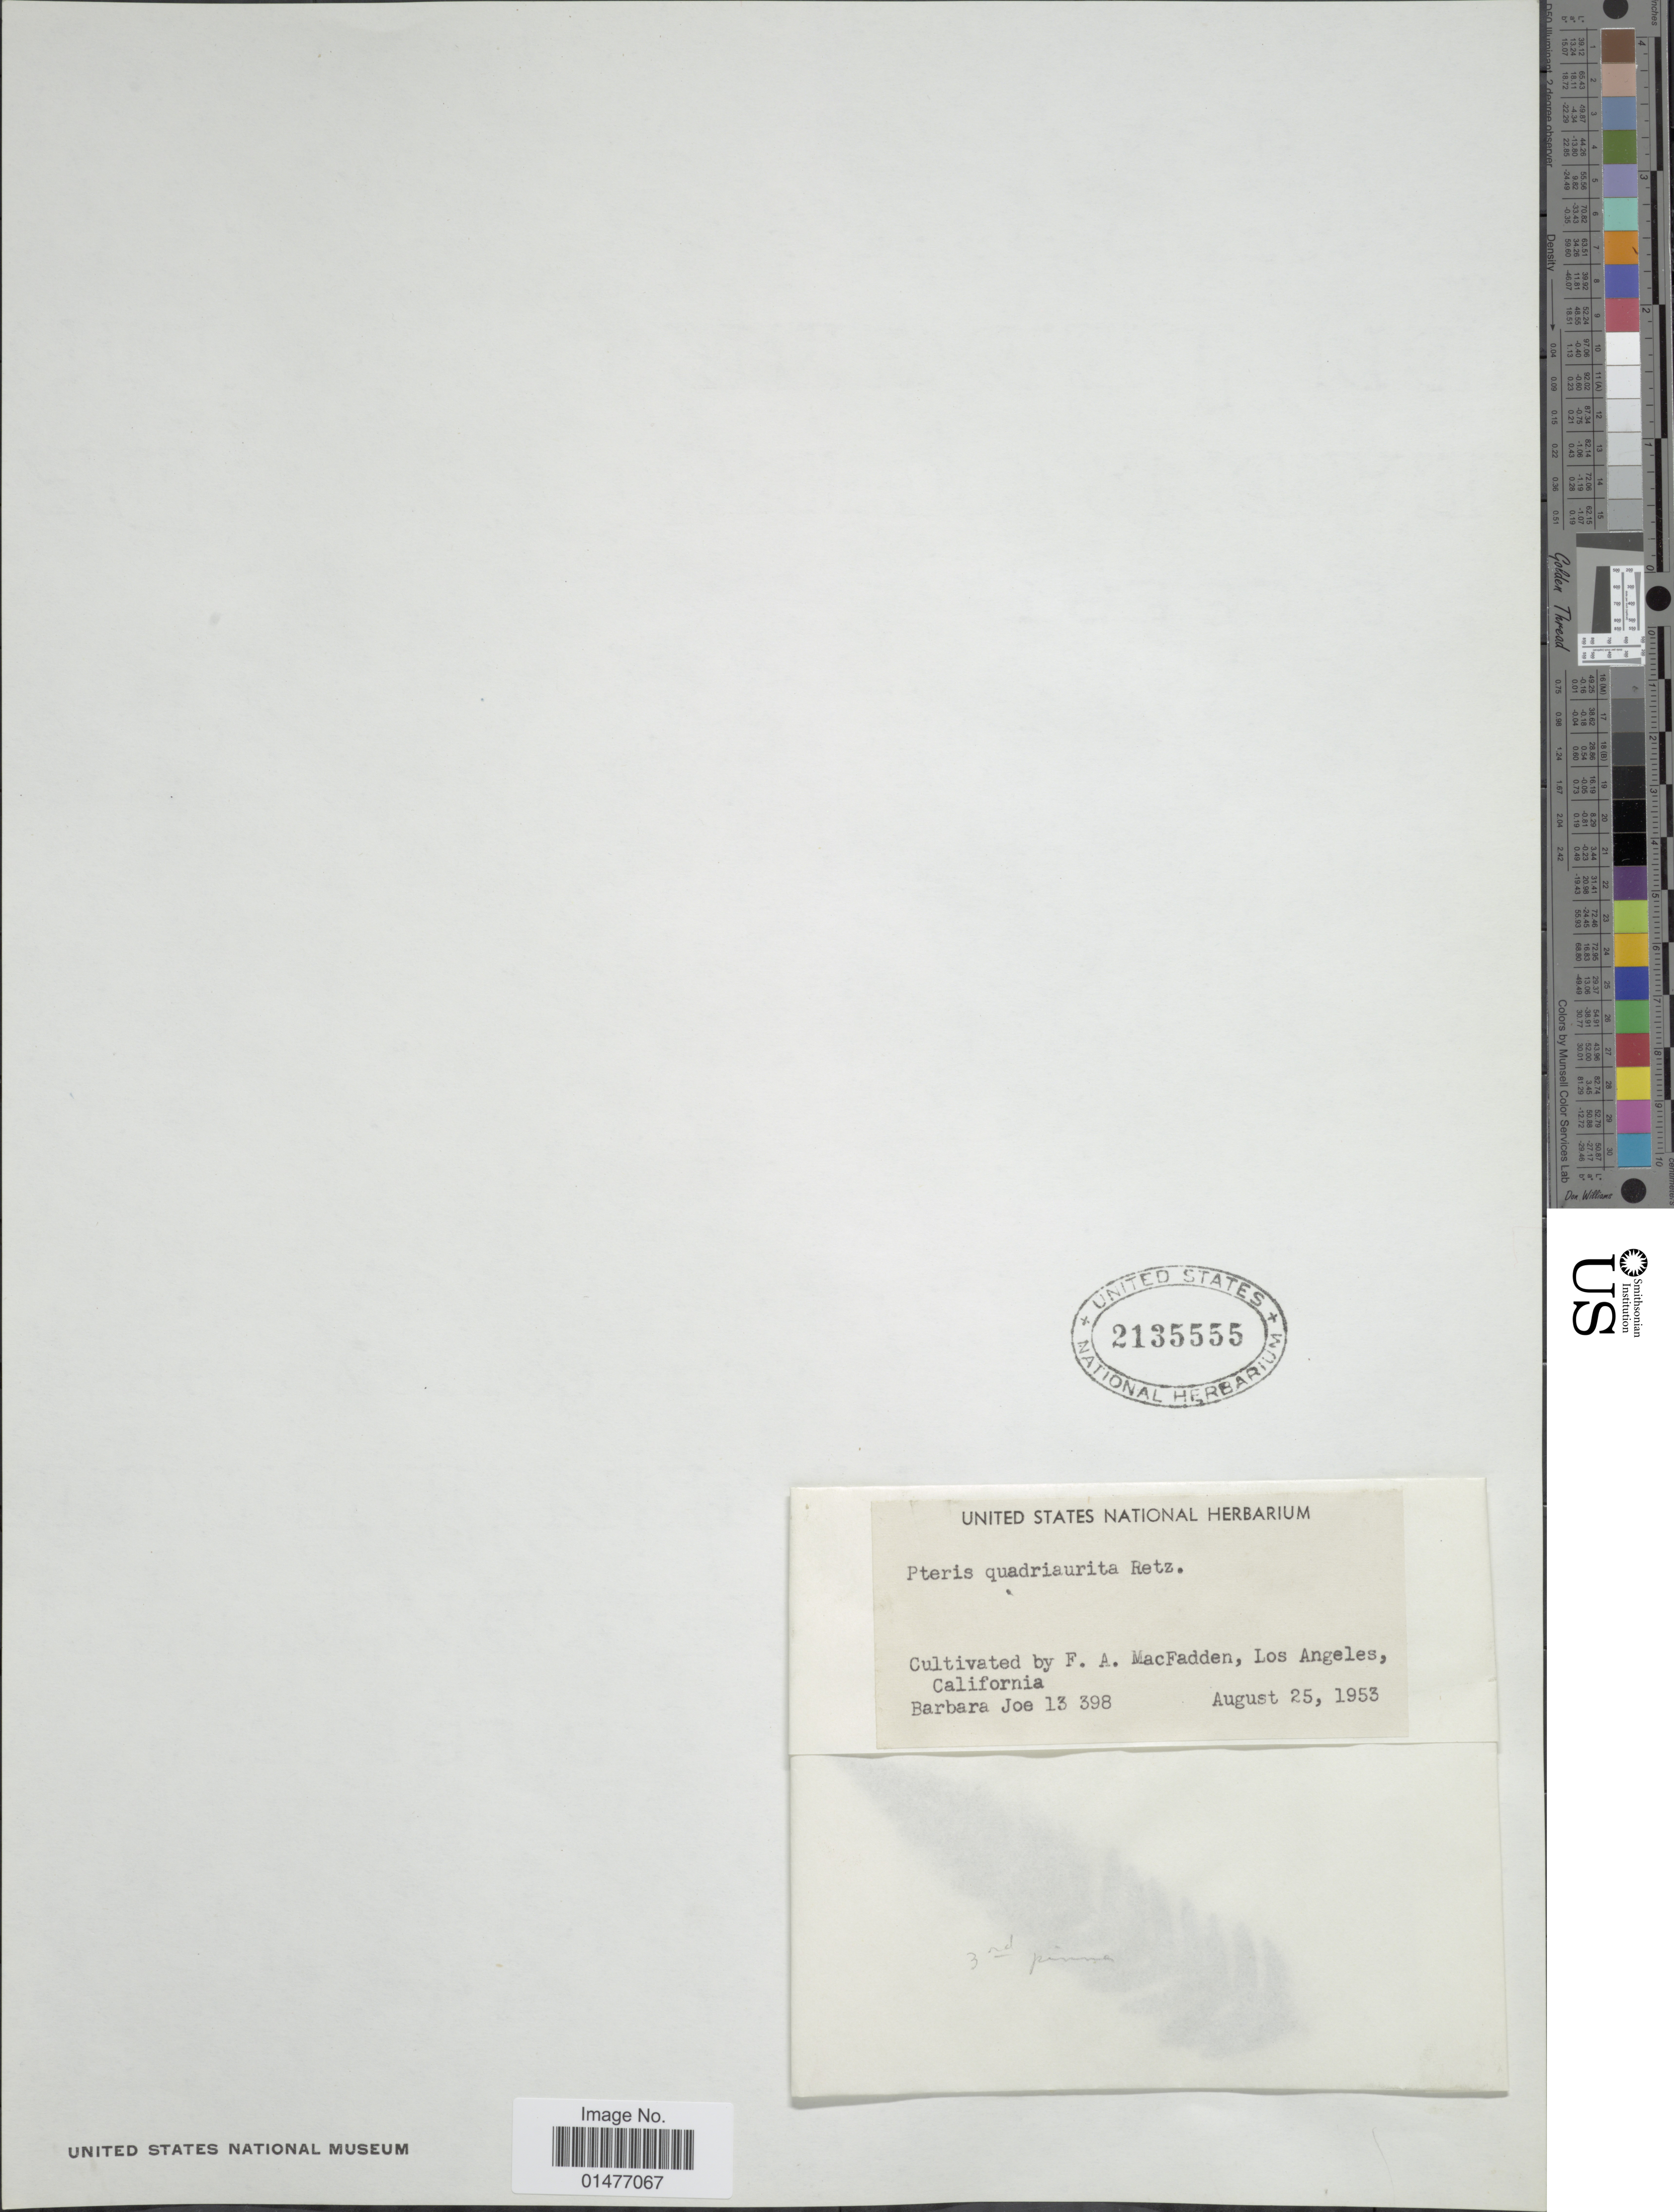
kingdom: Plantae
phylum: Tracheophyta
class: Polypodiopsida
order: Polypodiales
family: Pteridaceae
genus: Pteris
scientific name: Pteris quadriaurita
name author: Retz.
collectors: B. Joe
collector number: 13398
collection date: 1953-08-25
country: United States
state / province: California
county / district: Los Angeles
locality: Cultivated by F.A. MacFadden, Los Angeles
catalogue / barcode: US 2135555